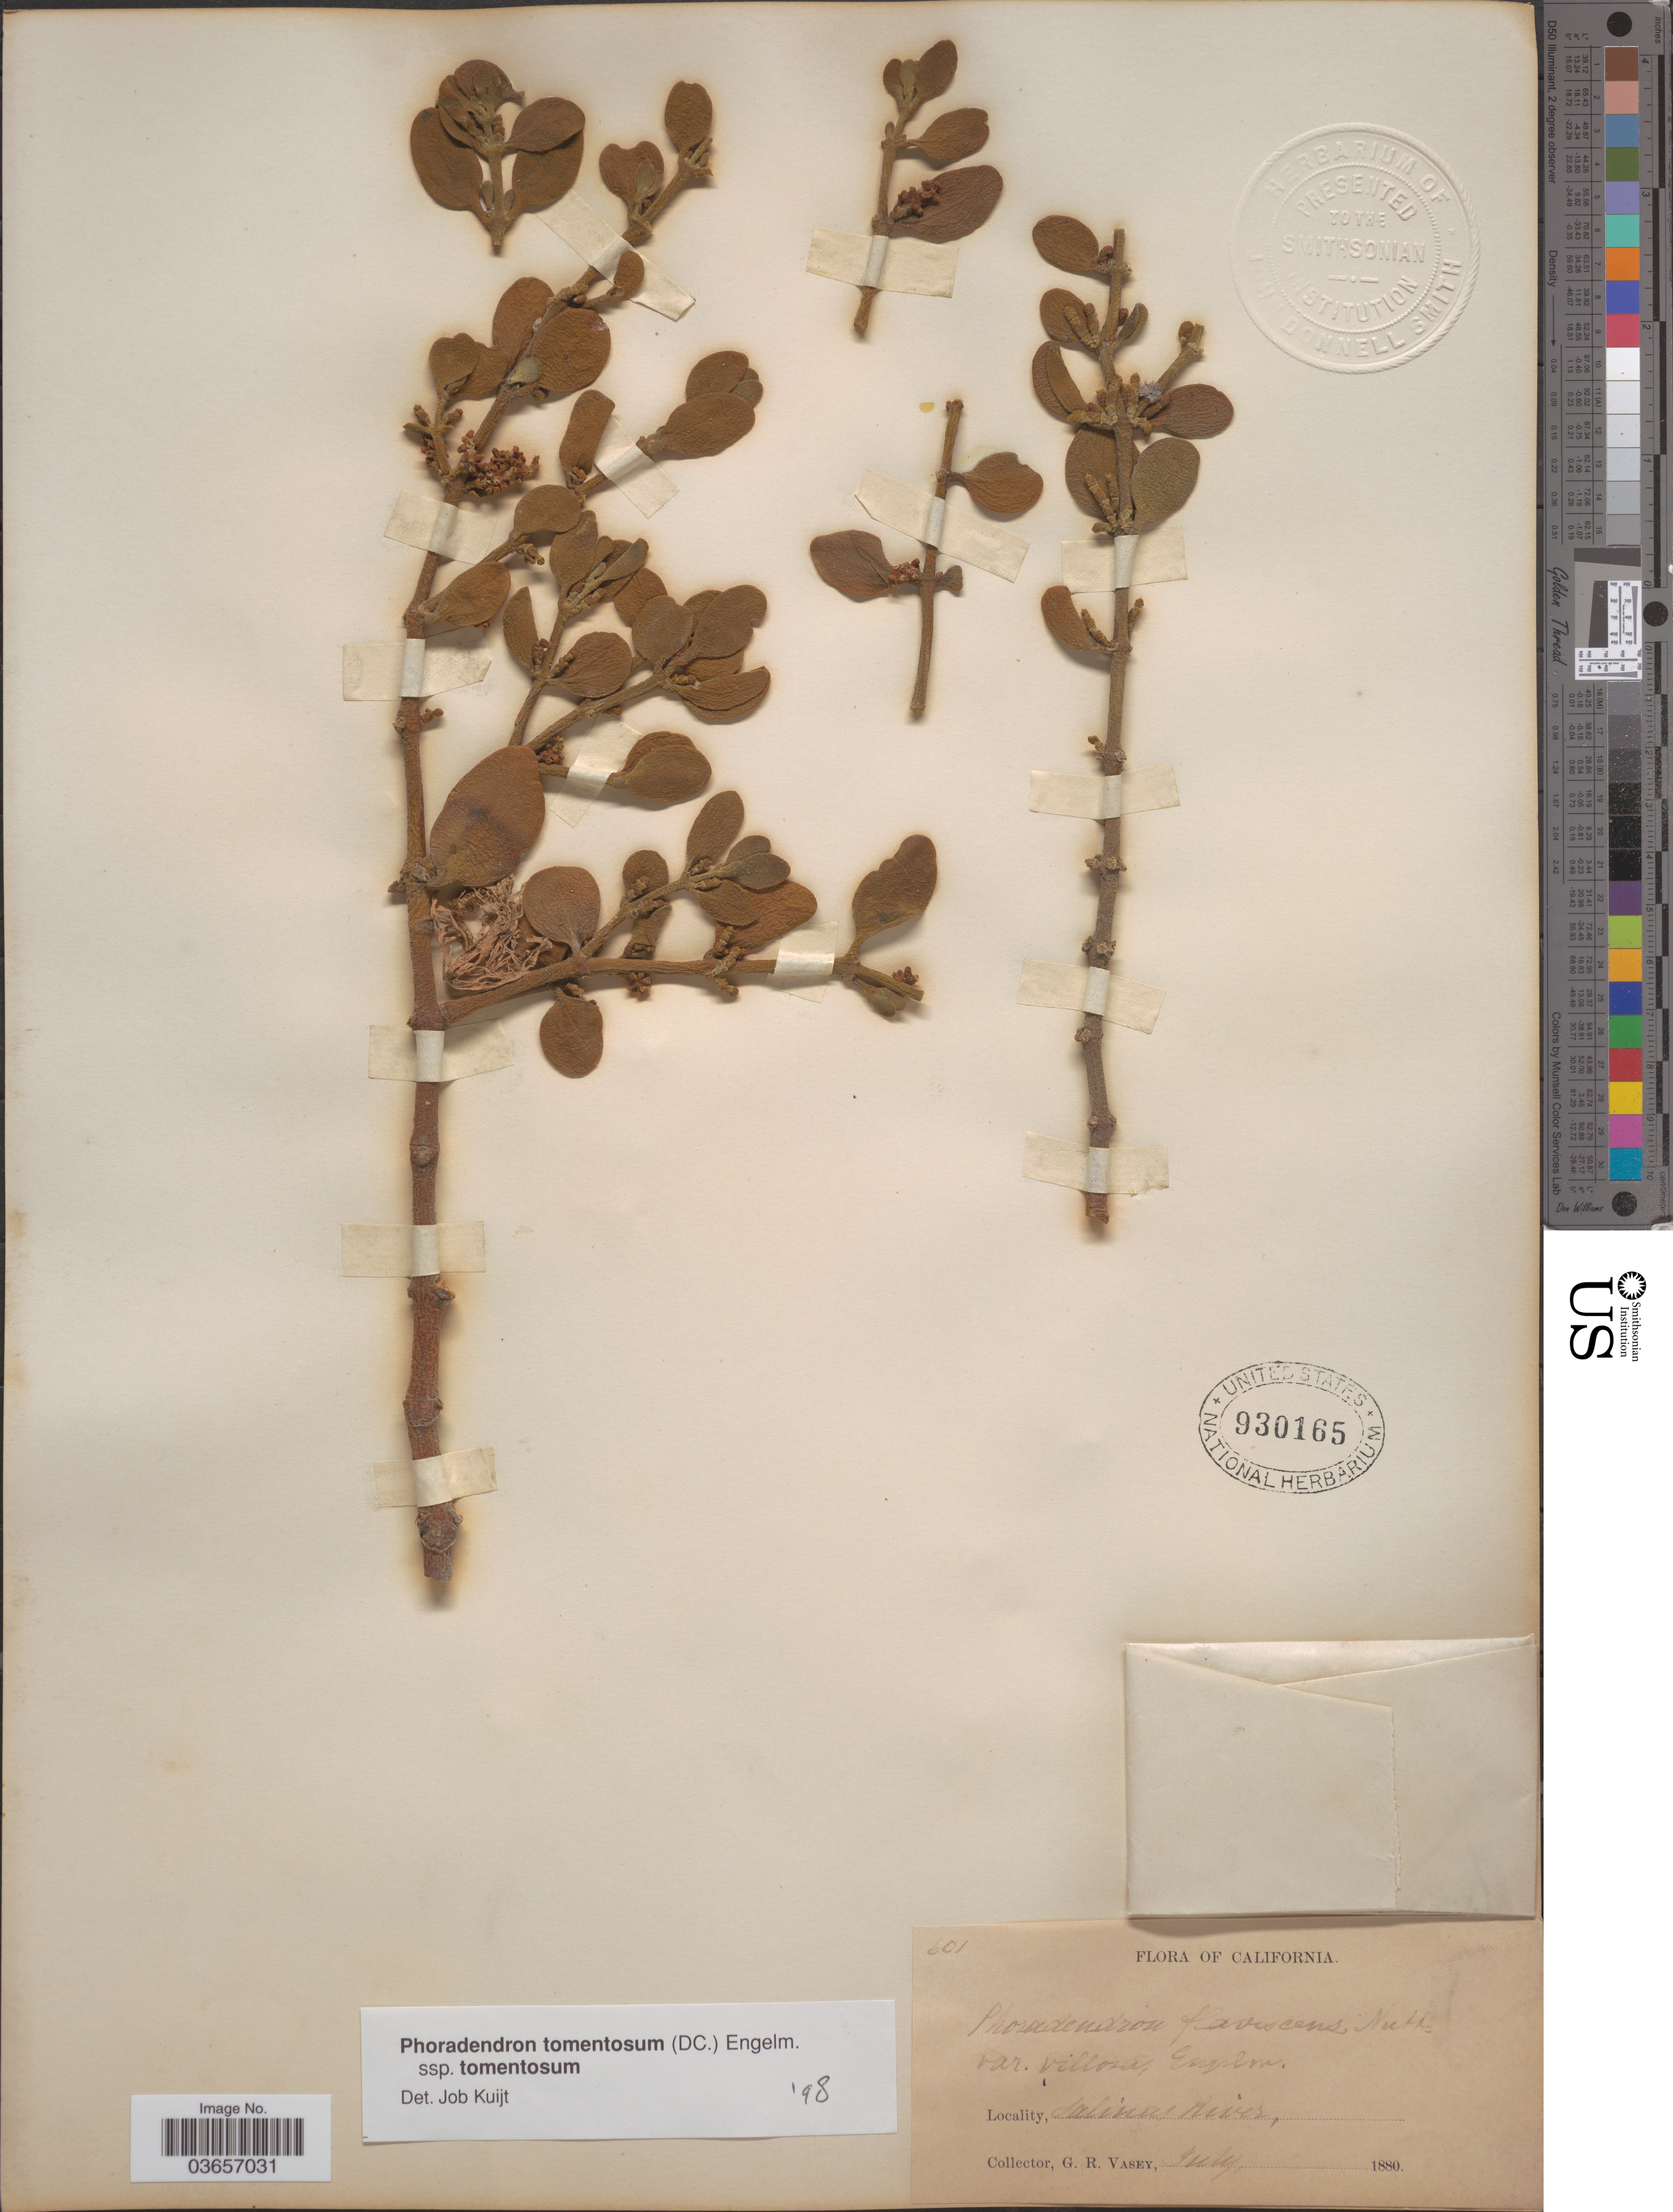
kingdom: Plantae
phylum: Tracheophyta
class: Magnoliopsida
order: Santalales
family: Viscaceae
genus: Phoradendron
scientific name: Phoradendron tomentosum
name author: DC.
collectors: G. R. Vasey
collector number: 601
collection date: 1880-07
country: United States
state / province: California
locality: Salinas River.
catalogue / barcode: US 930165